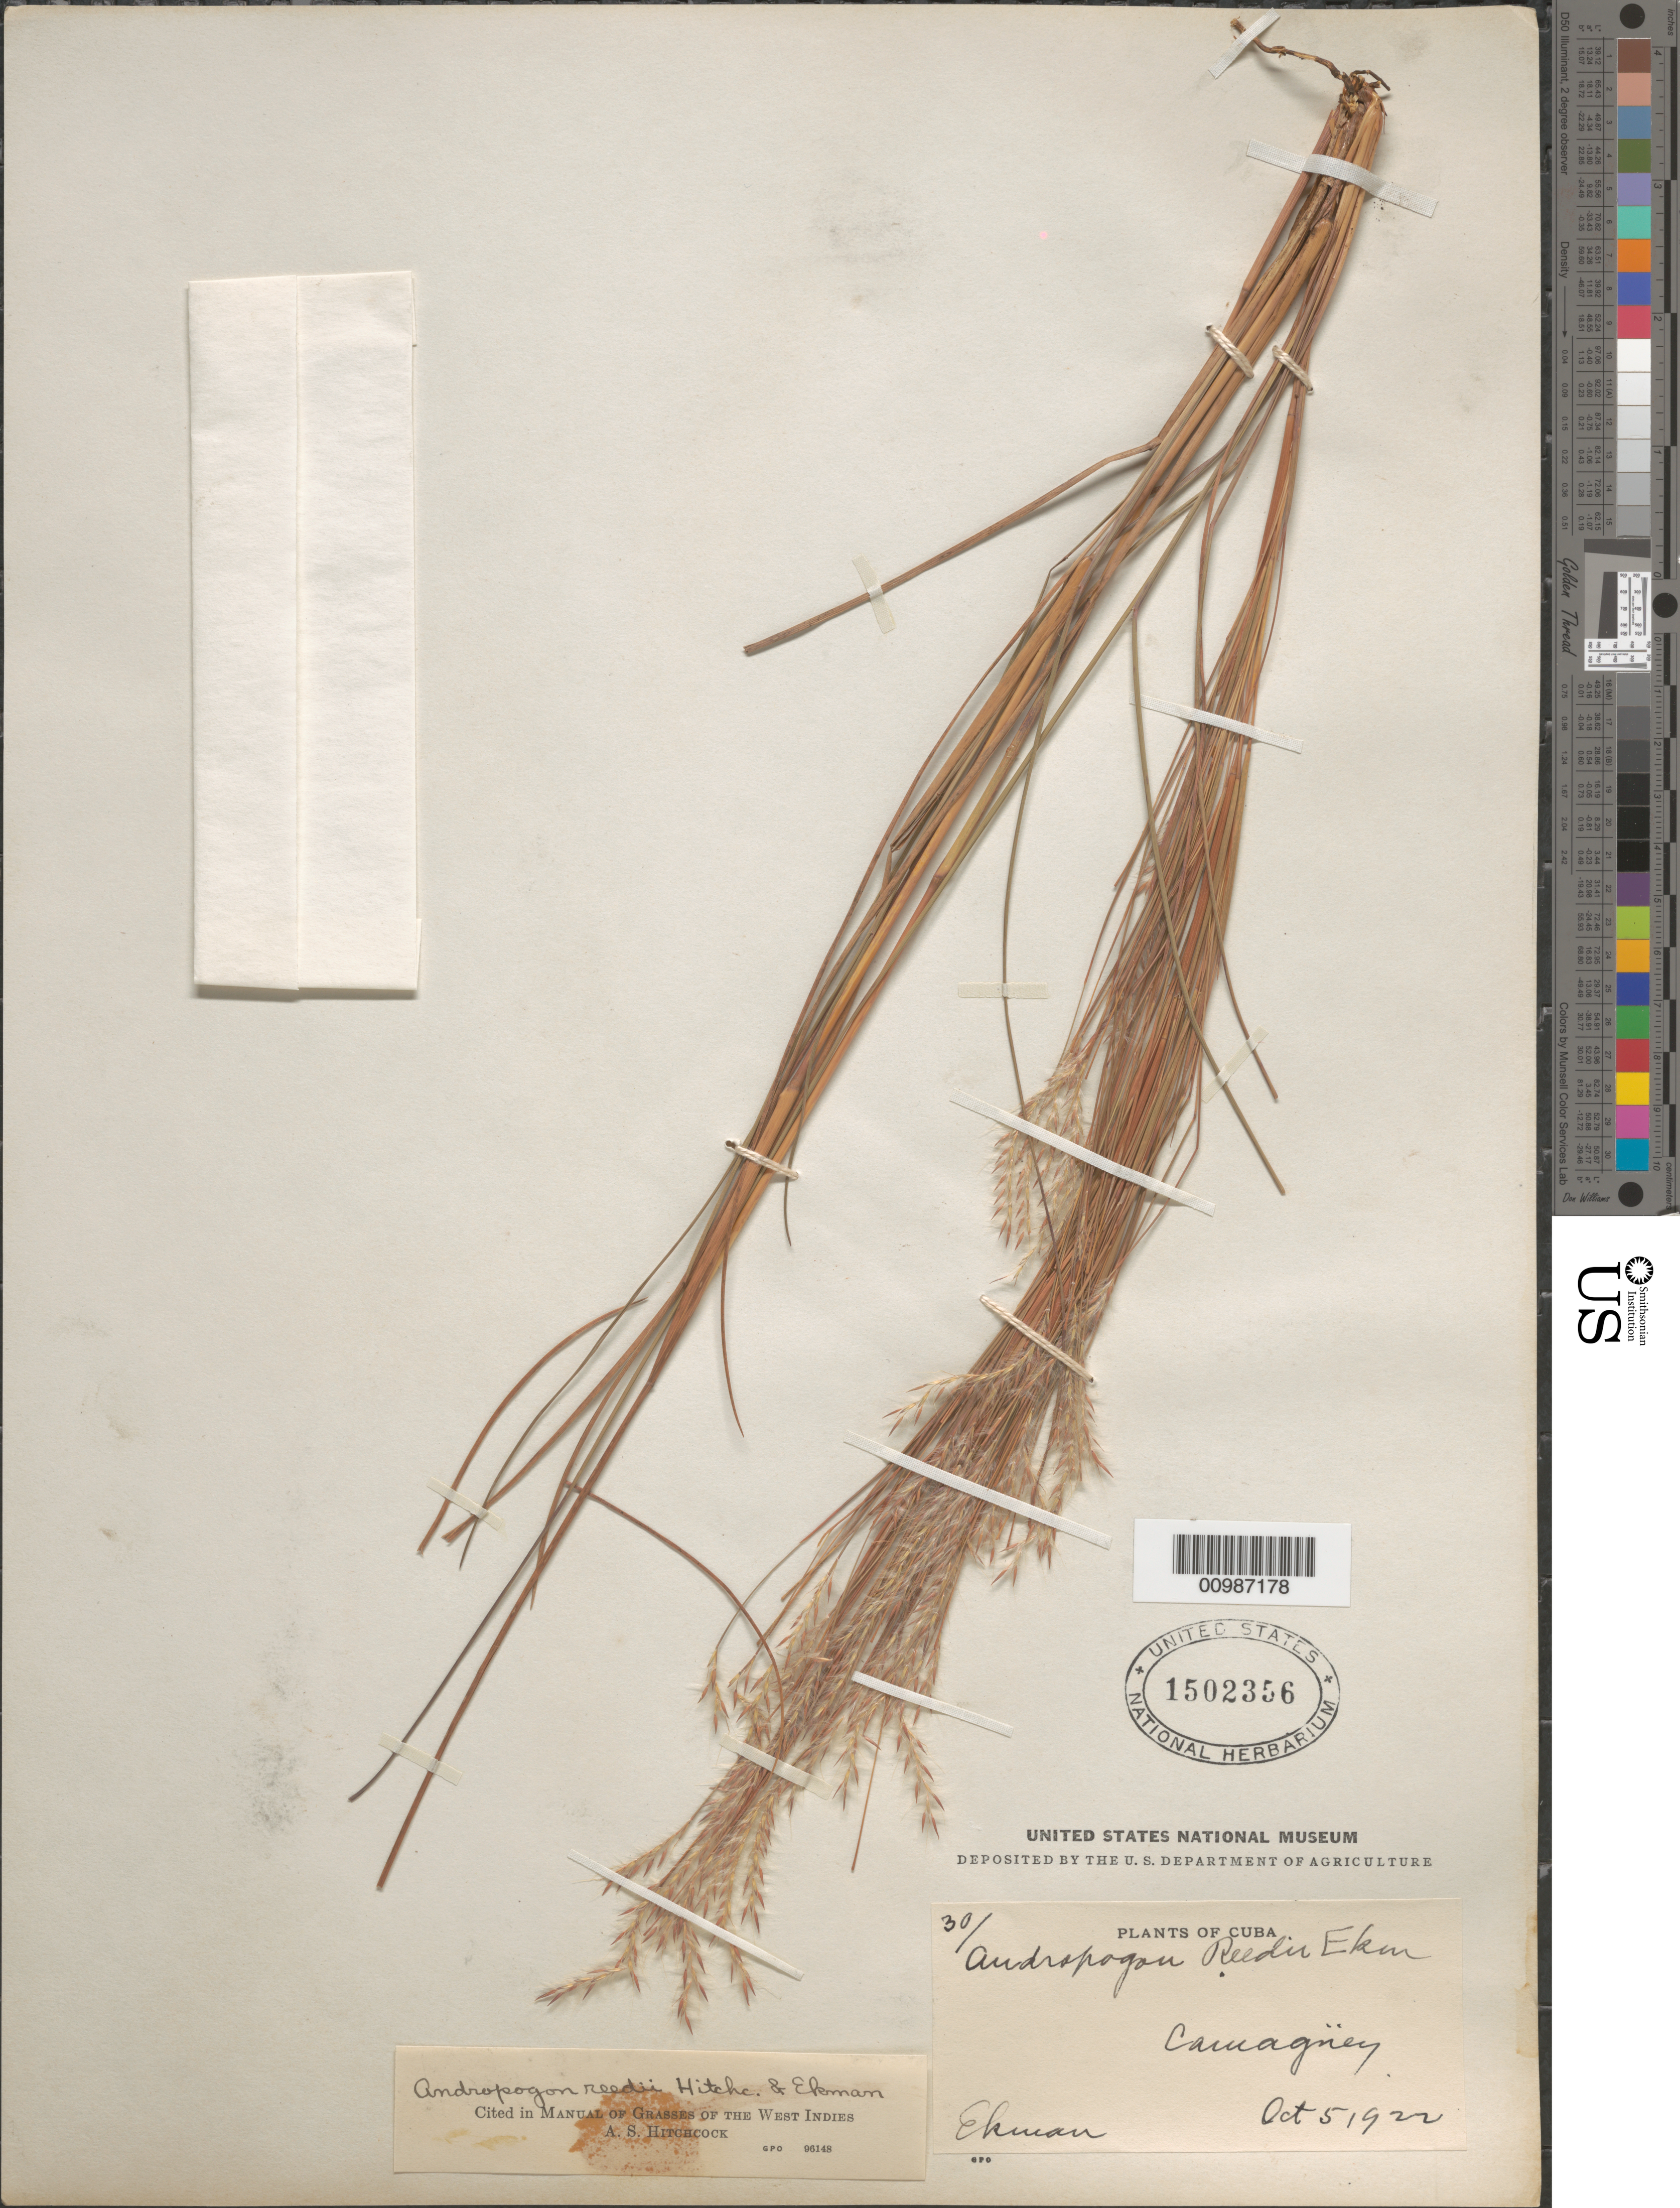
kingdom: Plantae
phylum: Tracheophyta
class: Liliopsida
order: Poales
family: Poaceae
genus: Andropogon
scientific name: Andropogon reedii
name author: Hitchc. & Ekman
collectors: E. L. Ekman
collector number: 30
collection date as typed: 05 Oct 1922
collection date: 1922-10-05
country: Cuba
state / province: Camagüey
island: Cuba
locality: Camagüey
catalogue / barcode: US 1502356